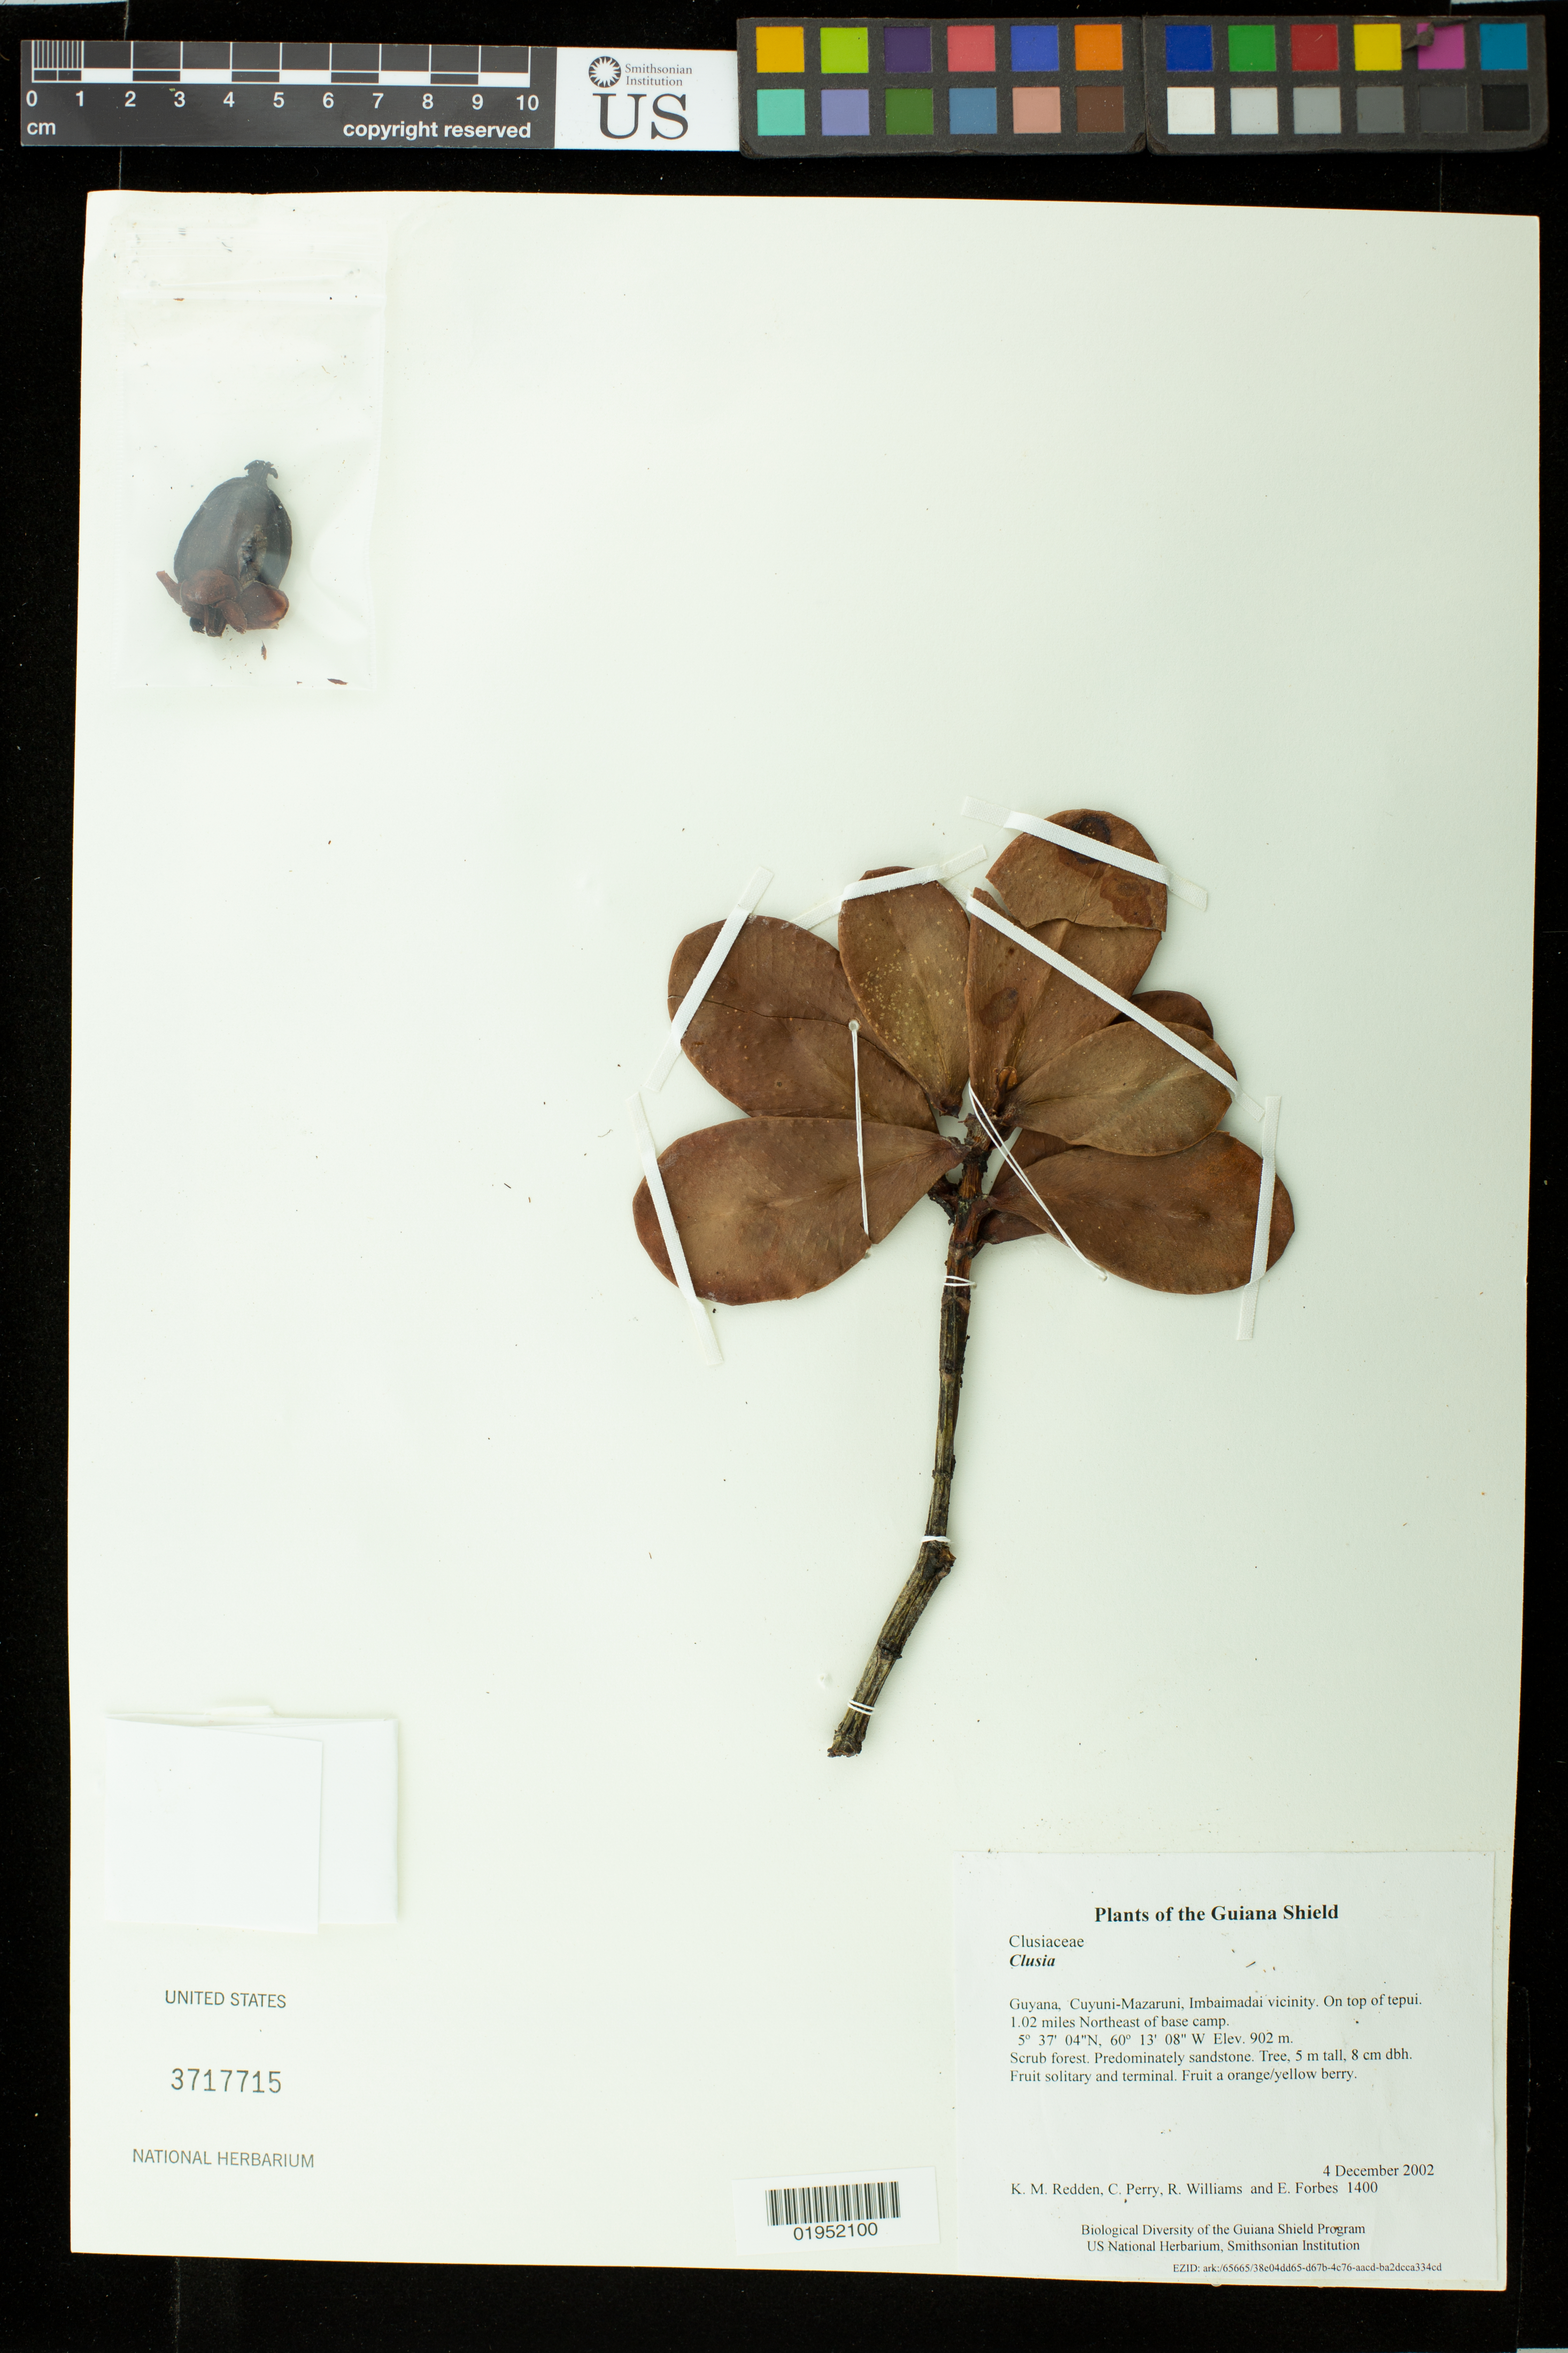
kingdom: Plantae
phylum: Tracheophyta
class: Magnoliopsida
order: Malpighiales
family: Clusiaceae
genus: Clusia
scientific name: Clusia sp.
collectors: K. M. Redden, C. Perry, R. Williams & E. Forbes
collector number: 1400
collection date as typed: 4 December 2002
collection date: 2002-12-04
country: Guyana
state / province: Cuyuni-Mazaruni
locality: Imbaimadai vicinity. On top of tepui. 1.02 miles Northeast of base camp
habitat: Scrub forest. Predominately sandstone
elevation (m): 902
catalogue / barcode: US 3717715